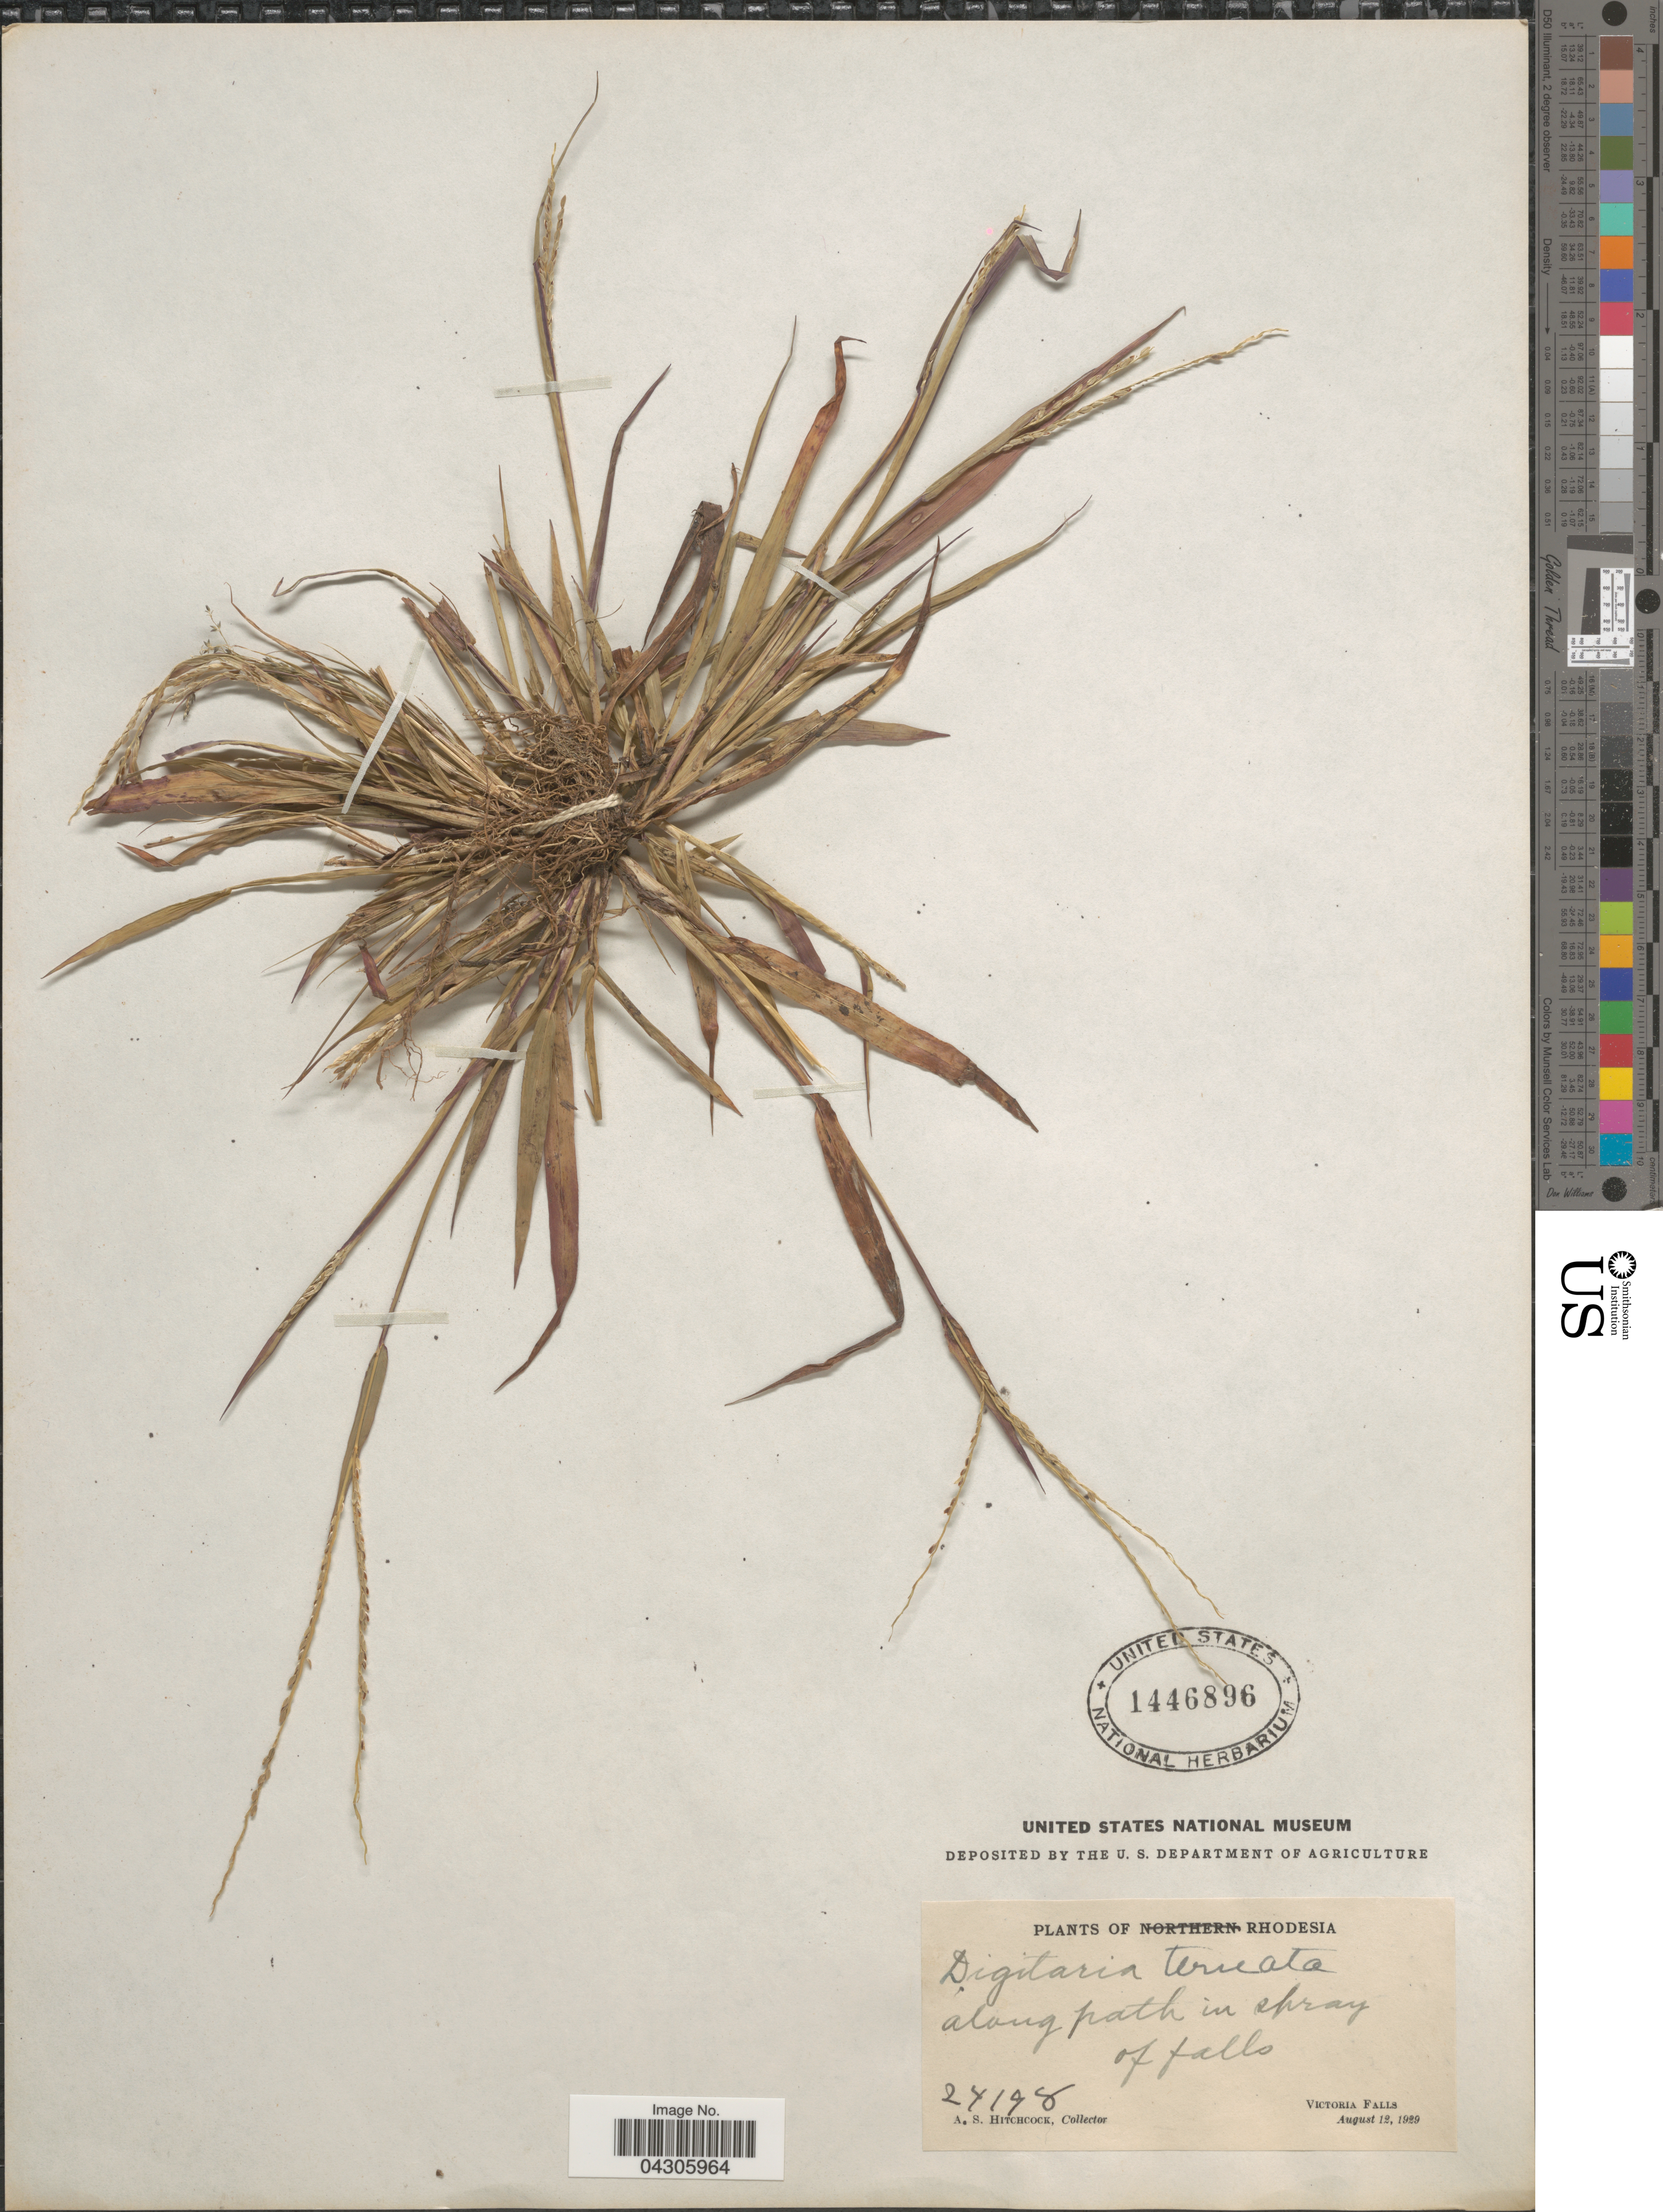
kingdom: Plantae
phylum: Tracheophyta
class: Liliopsida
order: Poales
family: Poaceae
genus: Digitaria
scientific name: Digitaria ternata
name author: (Hochr. ex A. Rich.) Stapf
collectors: A. S. Hitchcock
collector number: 24198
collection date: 1929-08-12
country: Zimbabwe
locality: Rhodesia. Victoria Falls.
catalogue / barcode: US 1446896